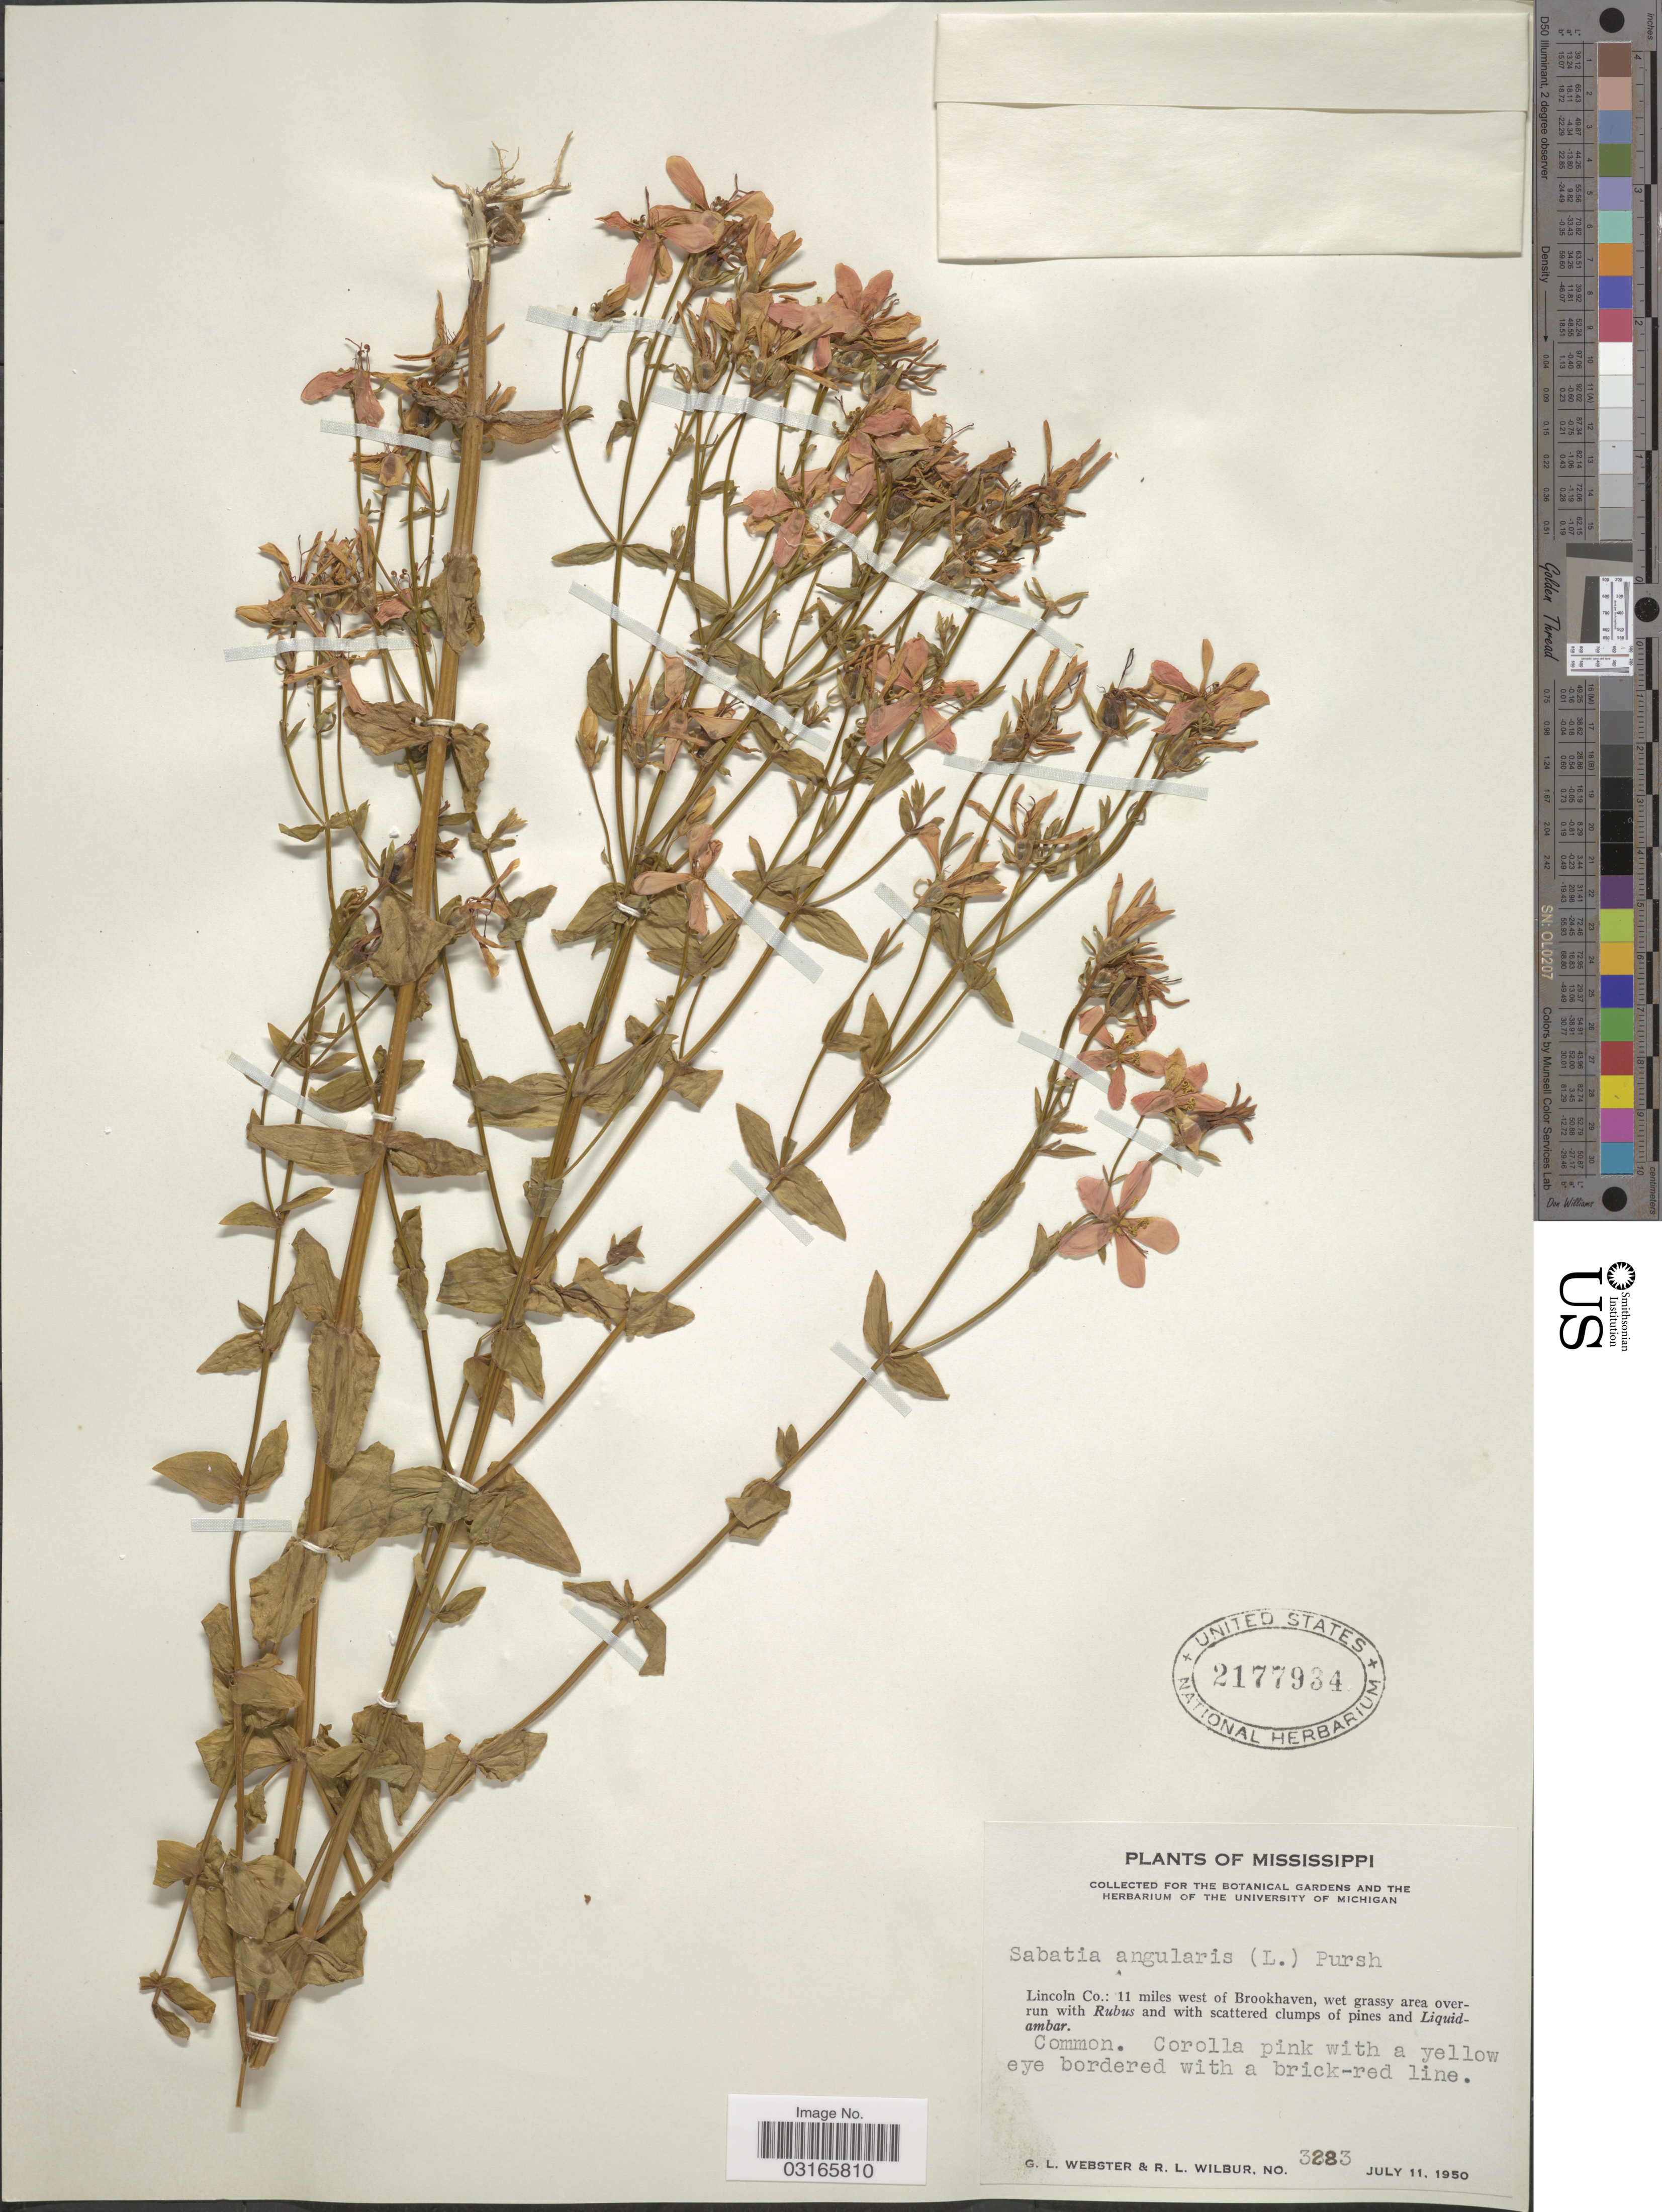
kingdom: Plantae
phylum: Tracheophyta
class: Magnoliopsida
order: Gentianales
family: Gentianaceae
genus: Sabatia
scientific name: Sabatia angularis (L.) Pursh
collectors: G. L. Webster & R. L. Wilbur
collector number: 3283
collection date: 1950-07-11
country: United States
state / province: Mississippi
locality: Lincoln Co.: 11 miles west of Brookhaven.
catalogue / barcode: US 2177934